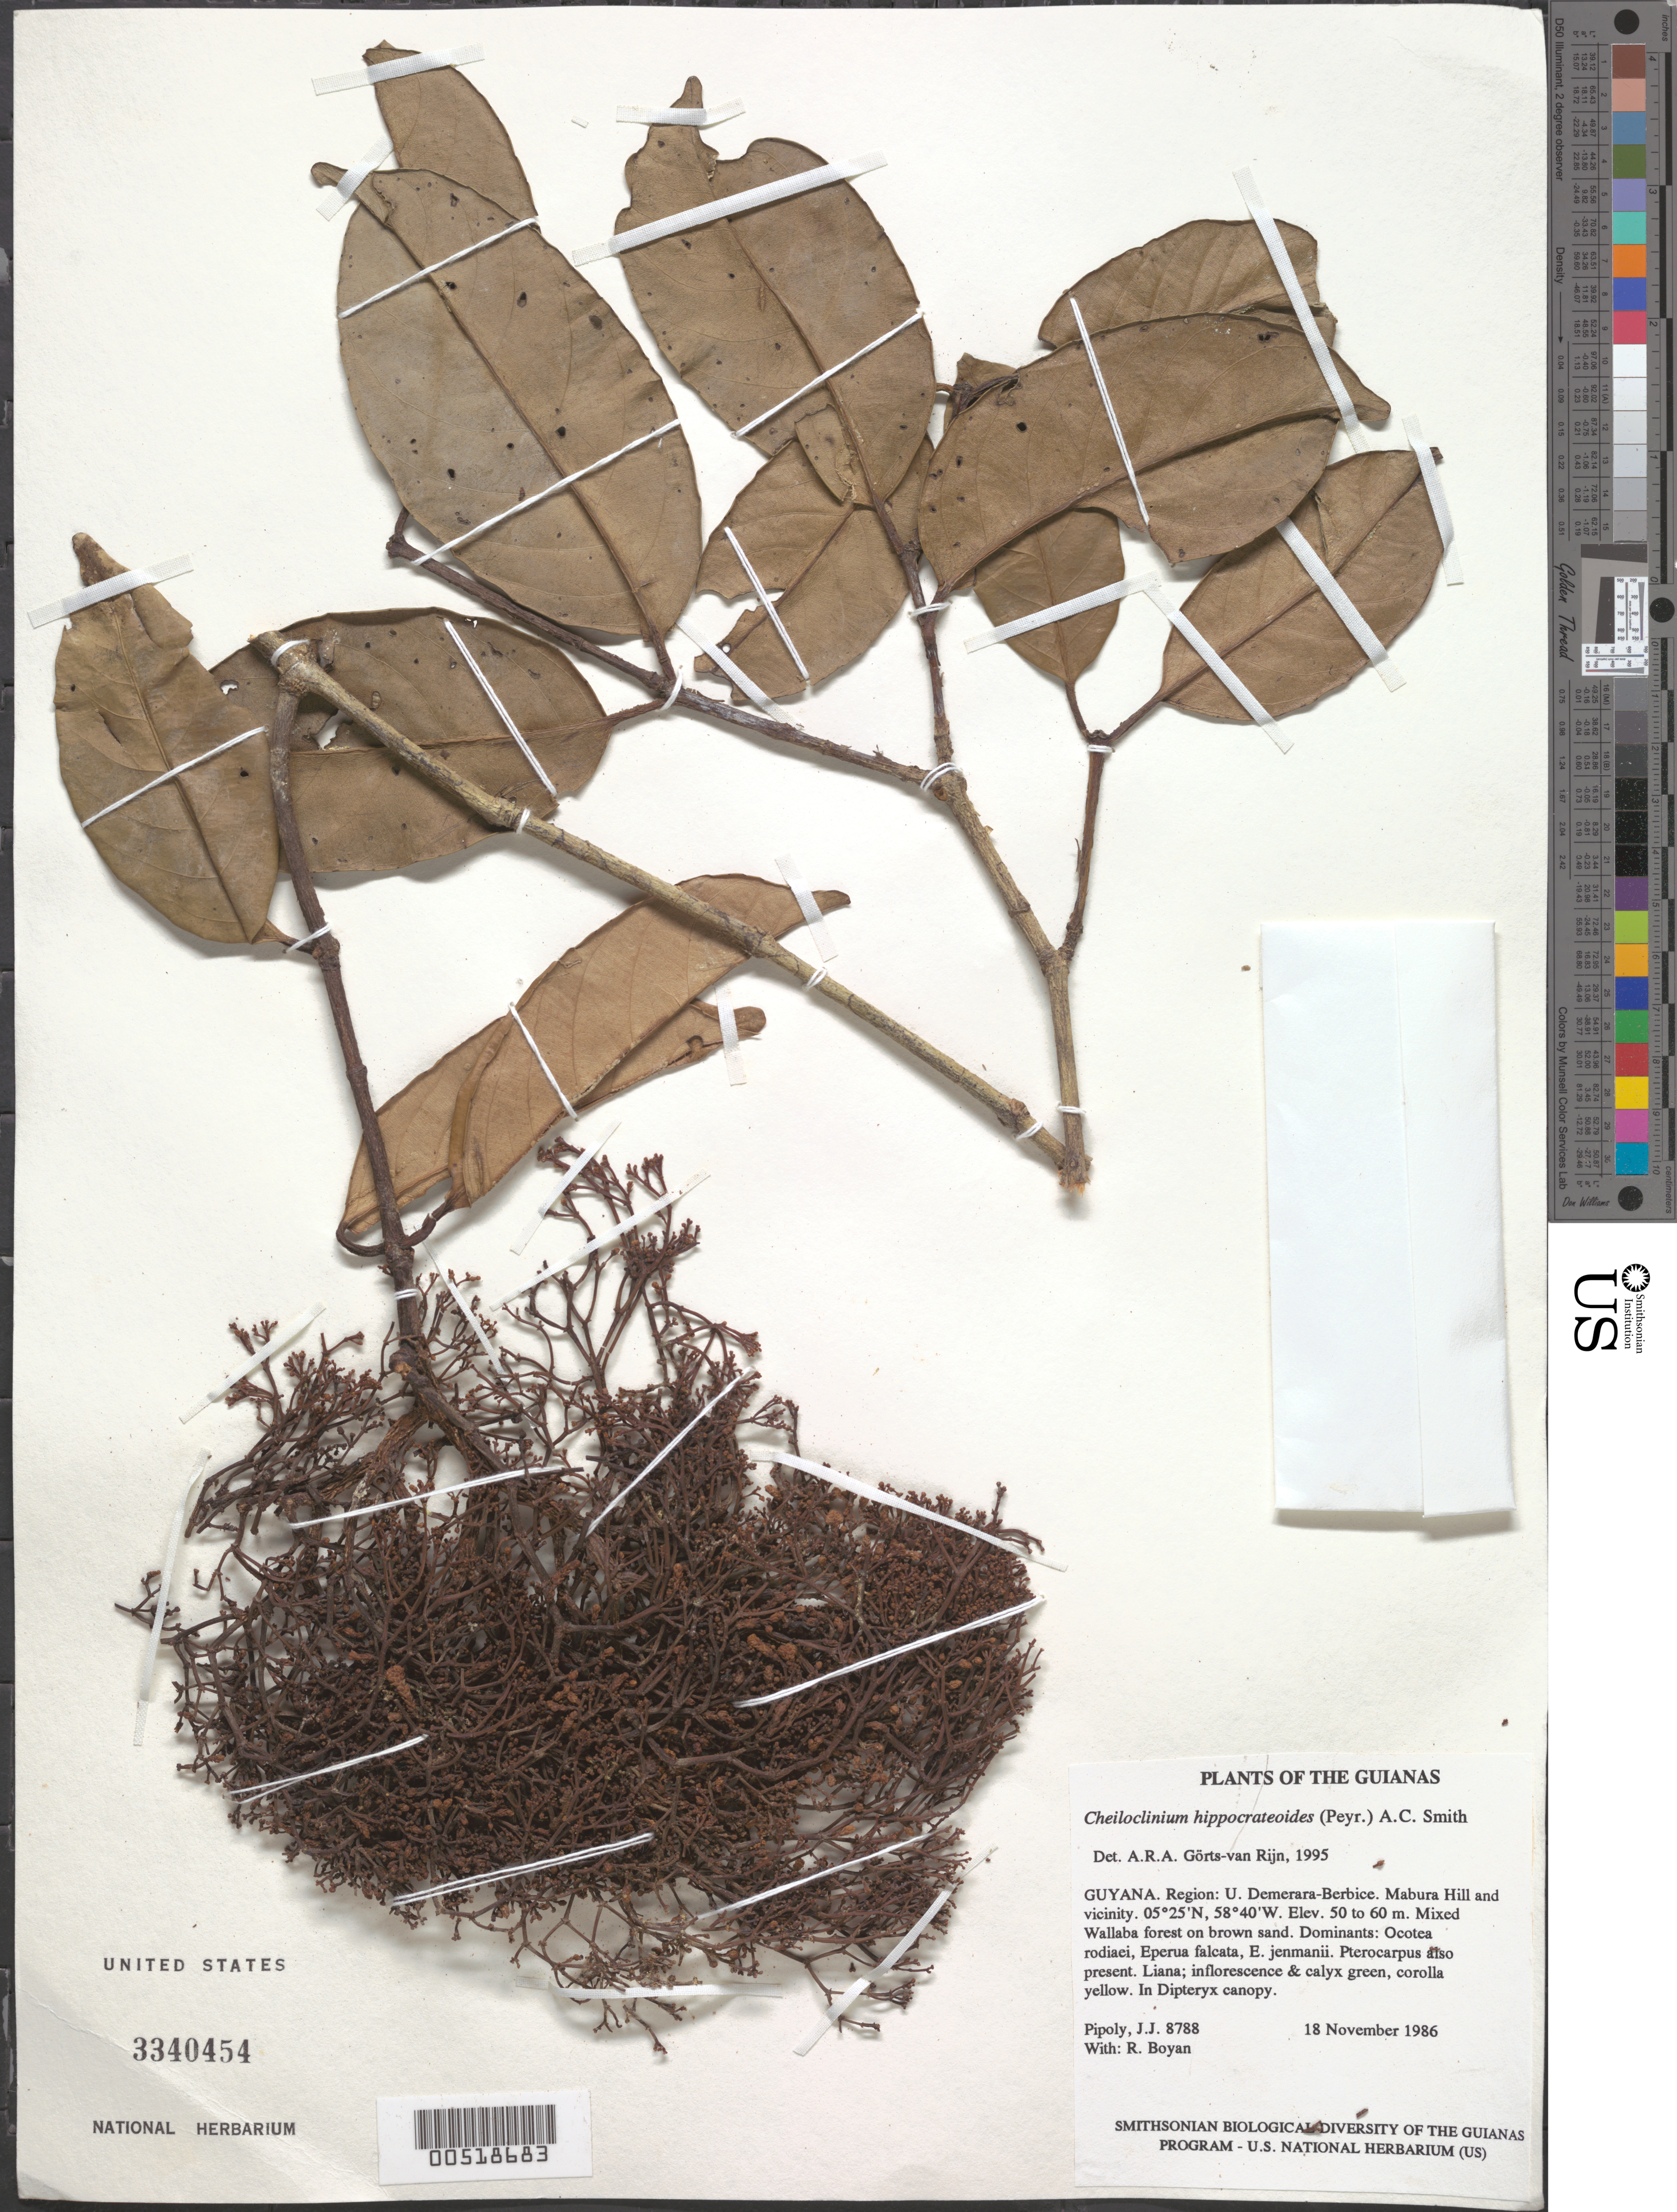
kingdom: Plantae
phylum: Tracheophyta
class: Magnoliopsida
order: Celastrales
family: Celastraceae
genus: Cheiloclinium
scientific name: Cheiloclinium hippocrateoides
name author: (Peyr.) A.C. Sm.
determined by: Görts-van Rijn, A. R. A.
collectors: J. J. Pipoly & R. Boyan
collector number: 8788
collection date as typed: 18 November 1986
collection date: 1986-11-18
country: Guyana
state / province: U. Demerara-Berbice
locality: Mabura Hill and vicinity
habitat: Mixed Wallaba forest on brown sand. Dominants: Ocotea rodiaei, Eperua falcata, E. jenmanii. Pterocarpus also present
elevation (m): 50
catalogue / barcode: US 3340454